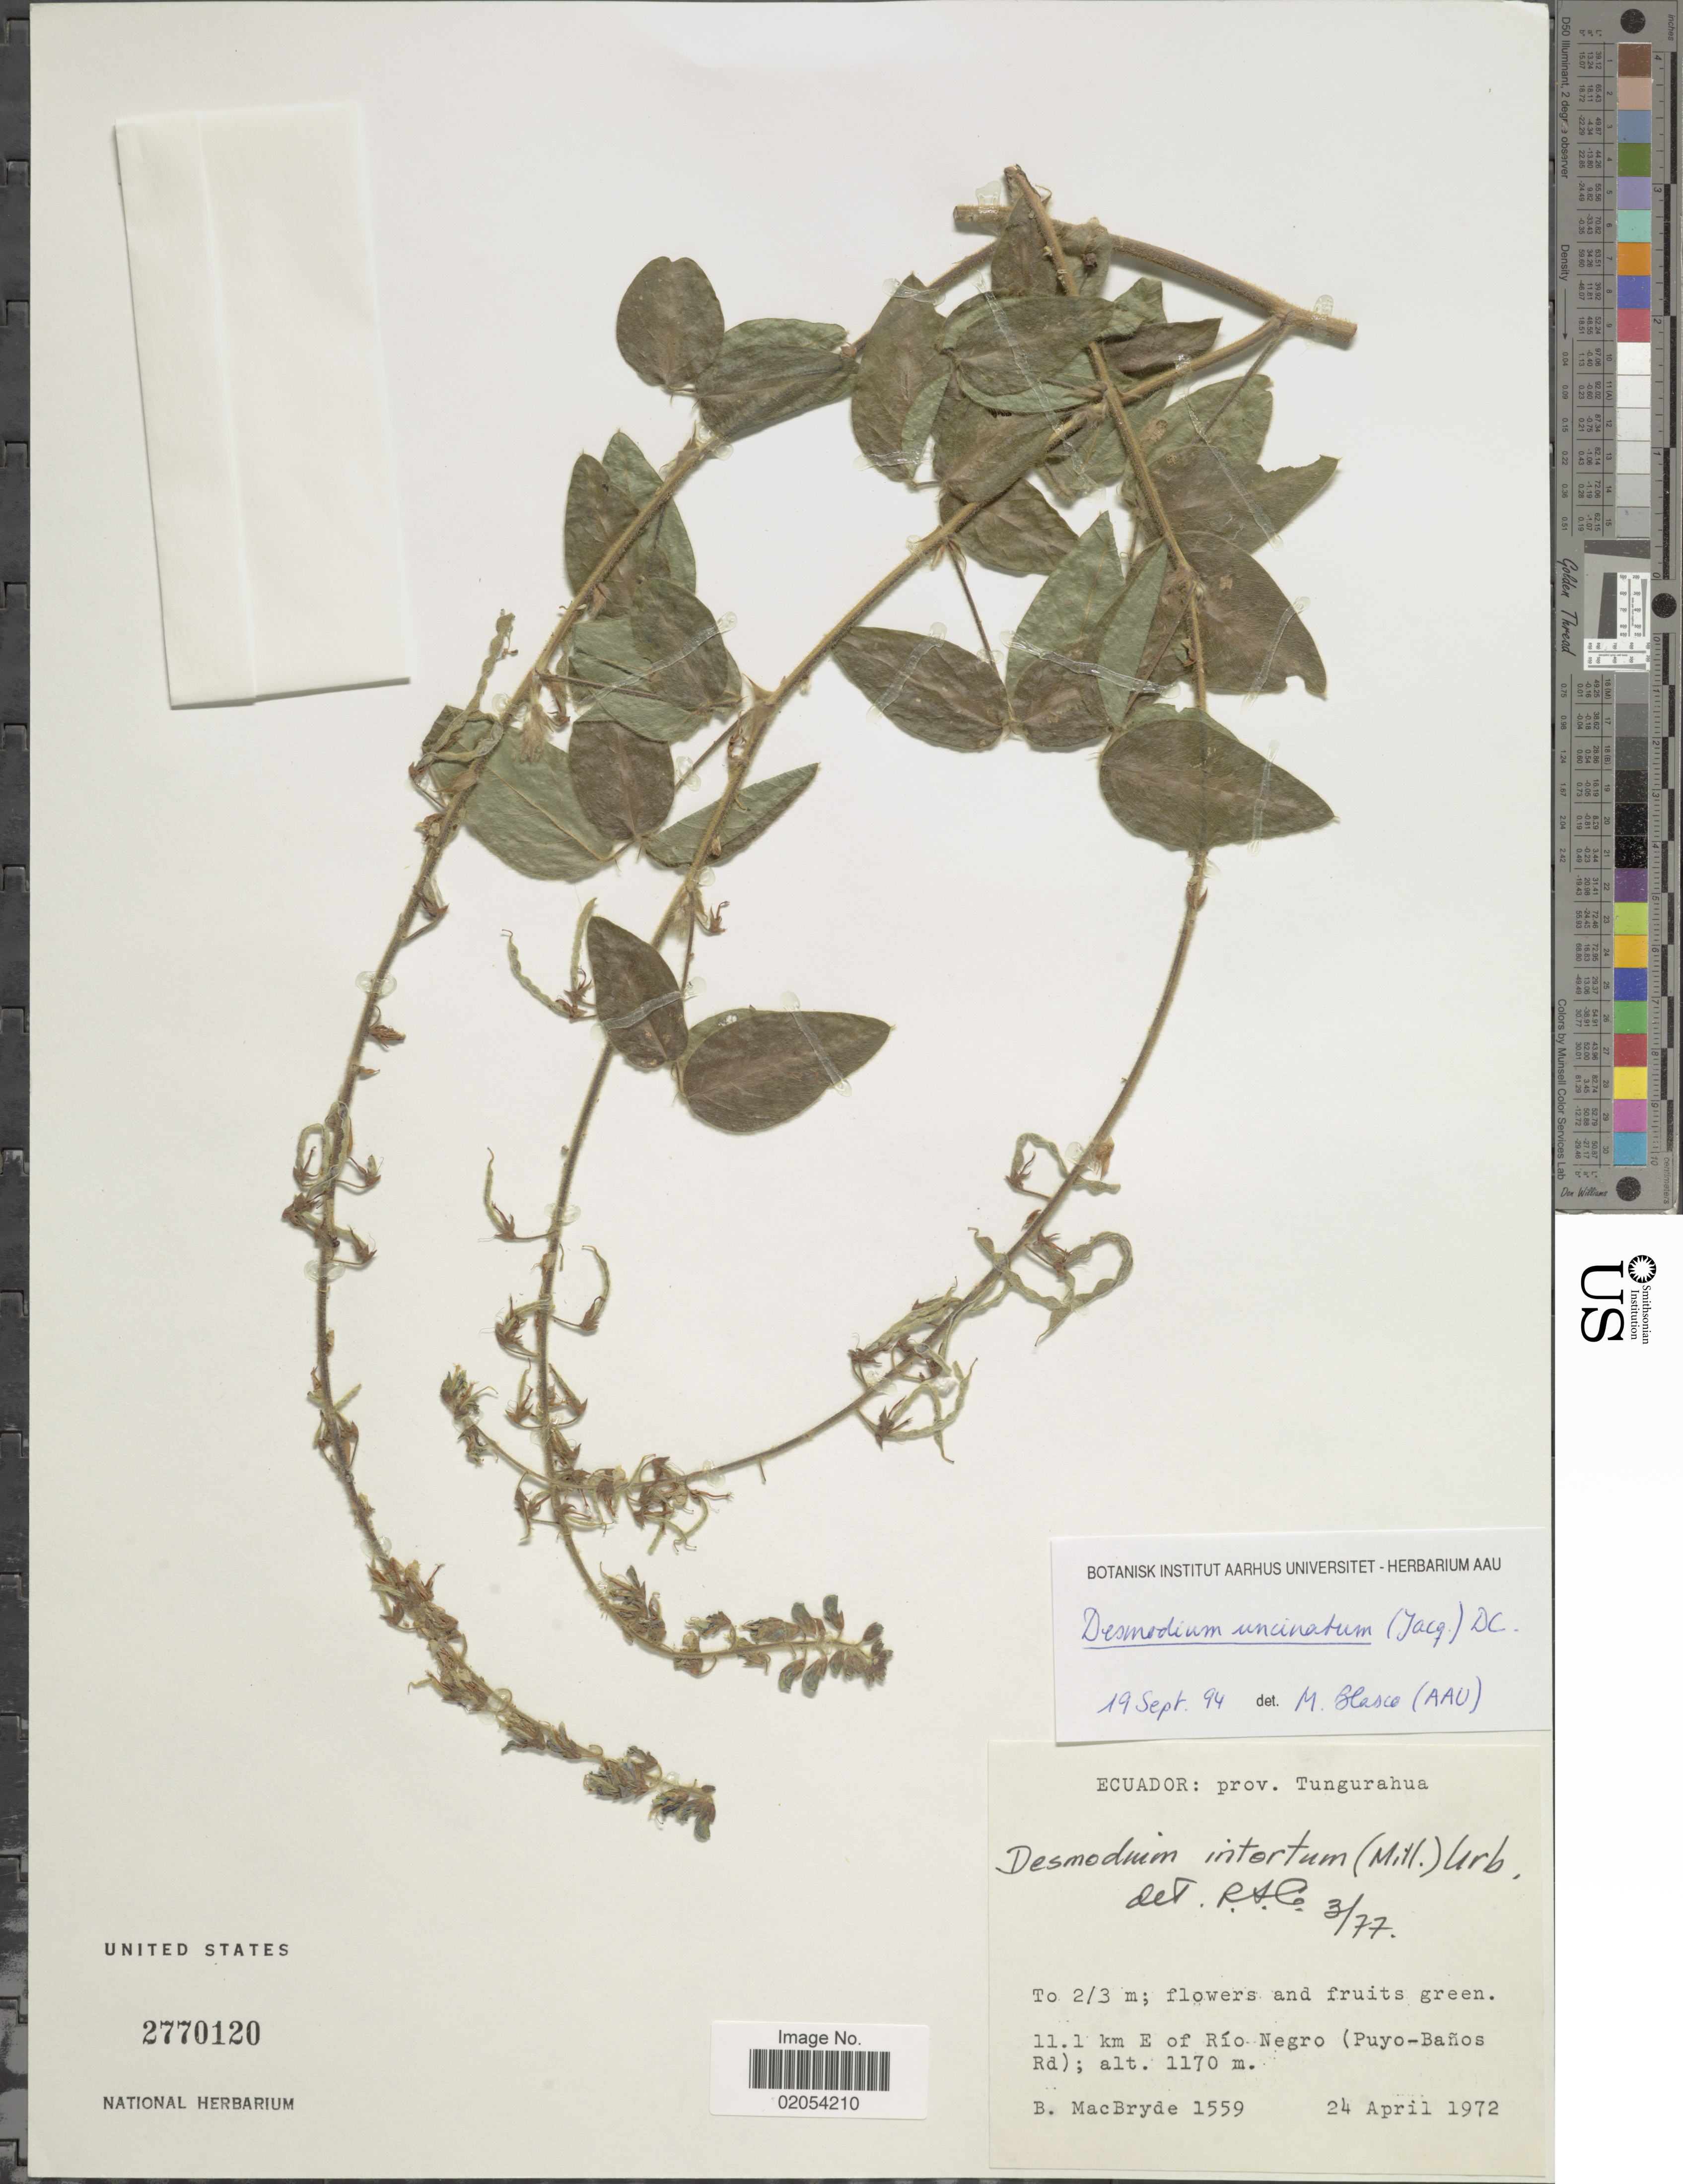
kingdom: Plantae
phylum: Tracheophyta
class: Magnoliopsida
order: Fabales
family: Fabaceae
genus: Desmodium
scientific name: Desmodium uncinatum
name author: (Jacq.) DC.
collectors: B. MacBryde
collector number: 1559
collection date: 1972-04-24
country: Ecuador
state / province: Tungurahua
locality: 11.1 km E of Rio Negro (Puyo-Banos Rd).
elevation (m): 1170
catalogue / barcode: US 2770120